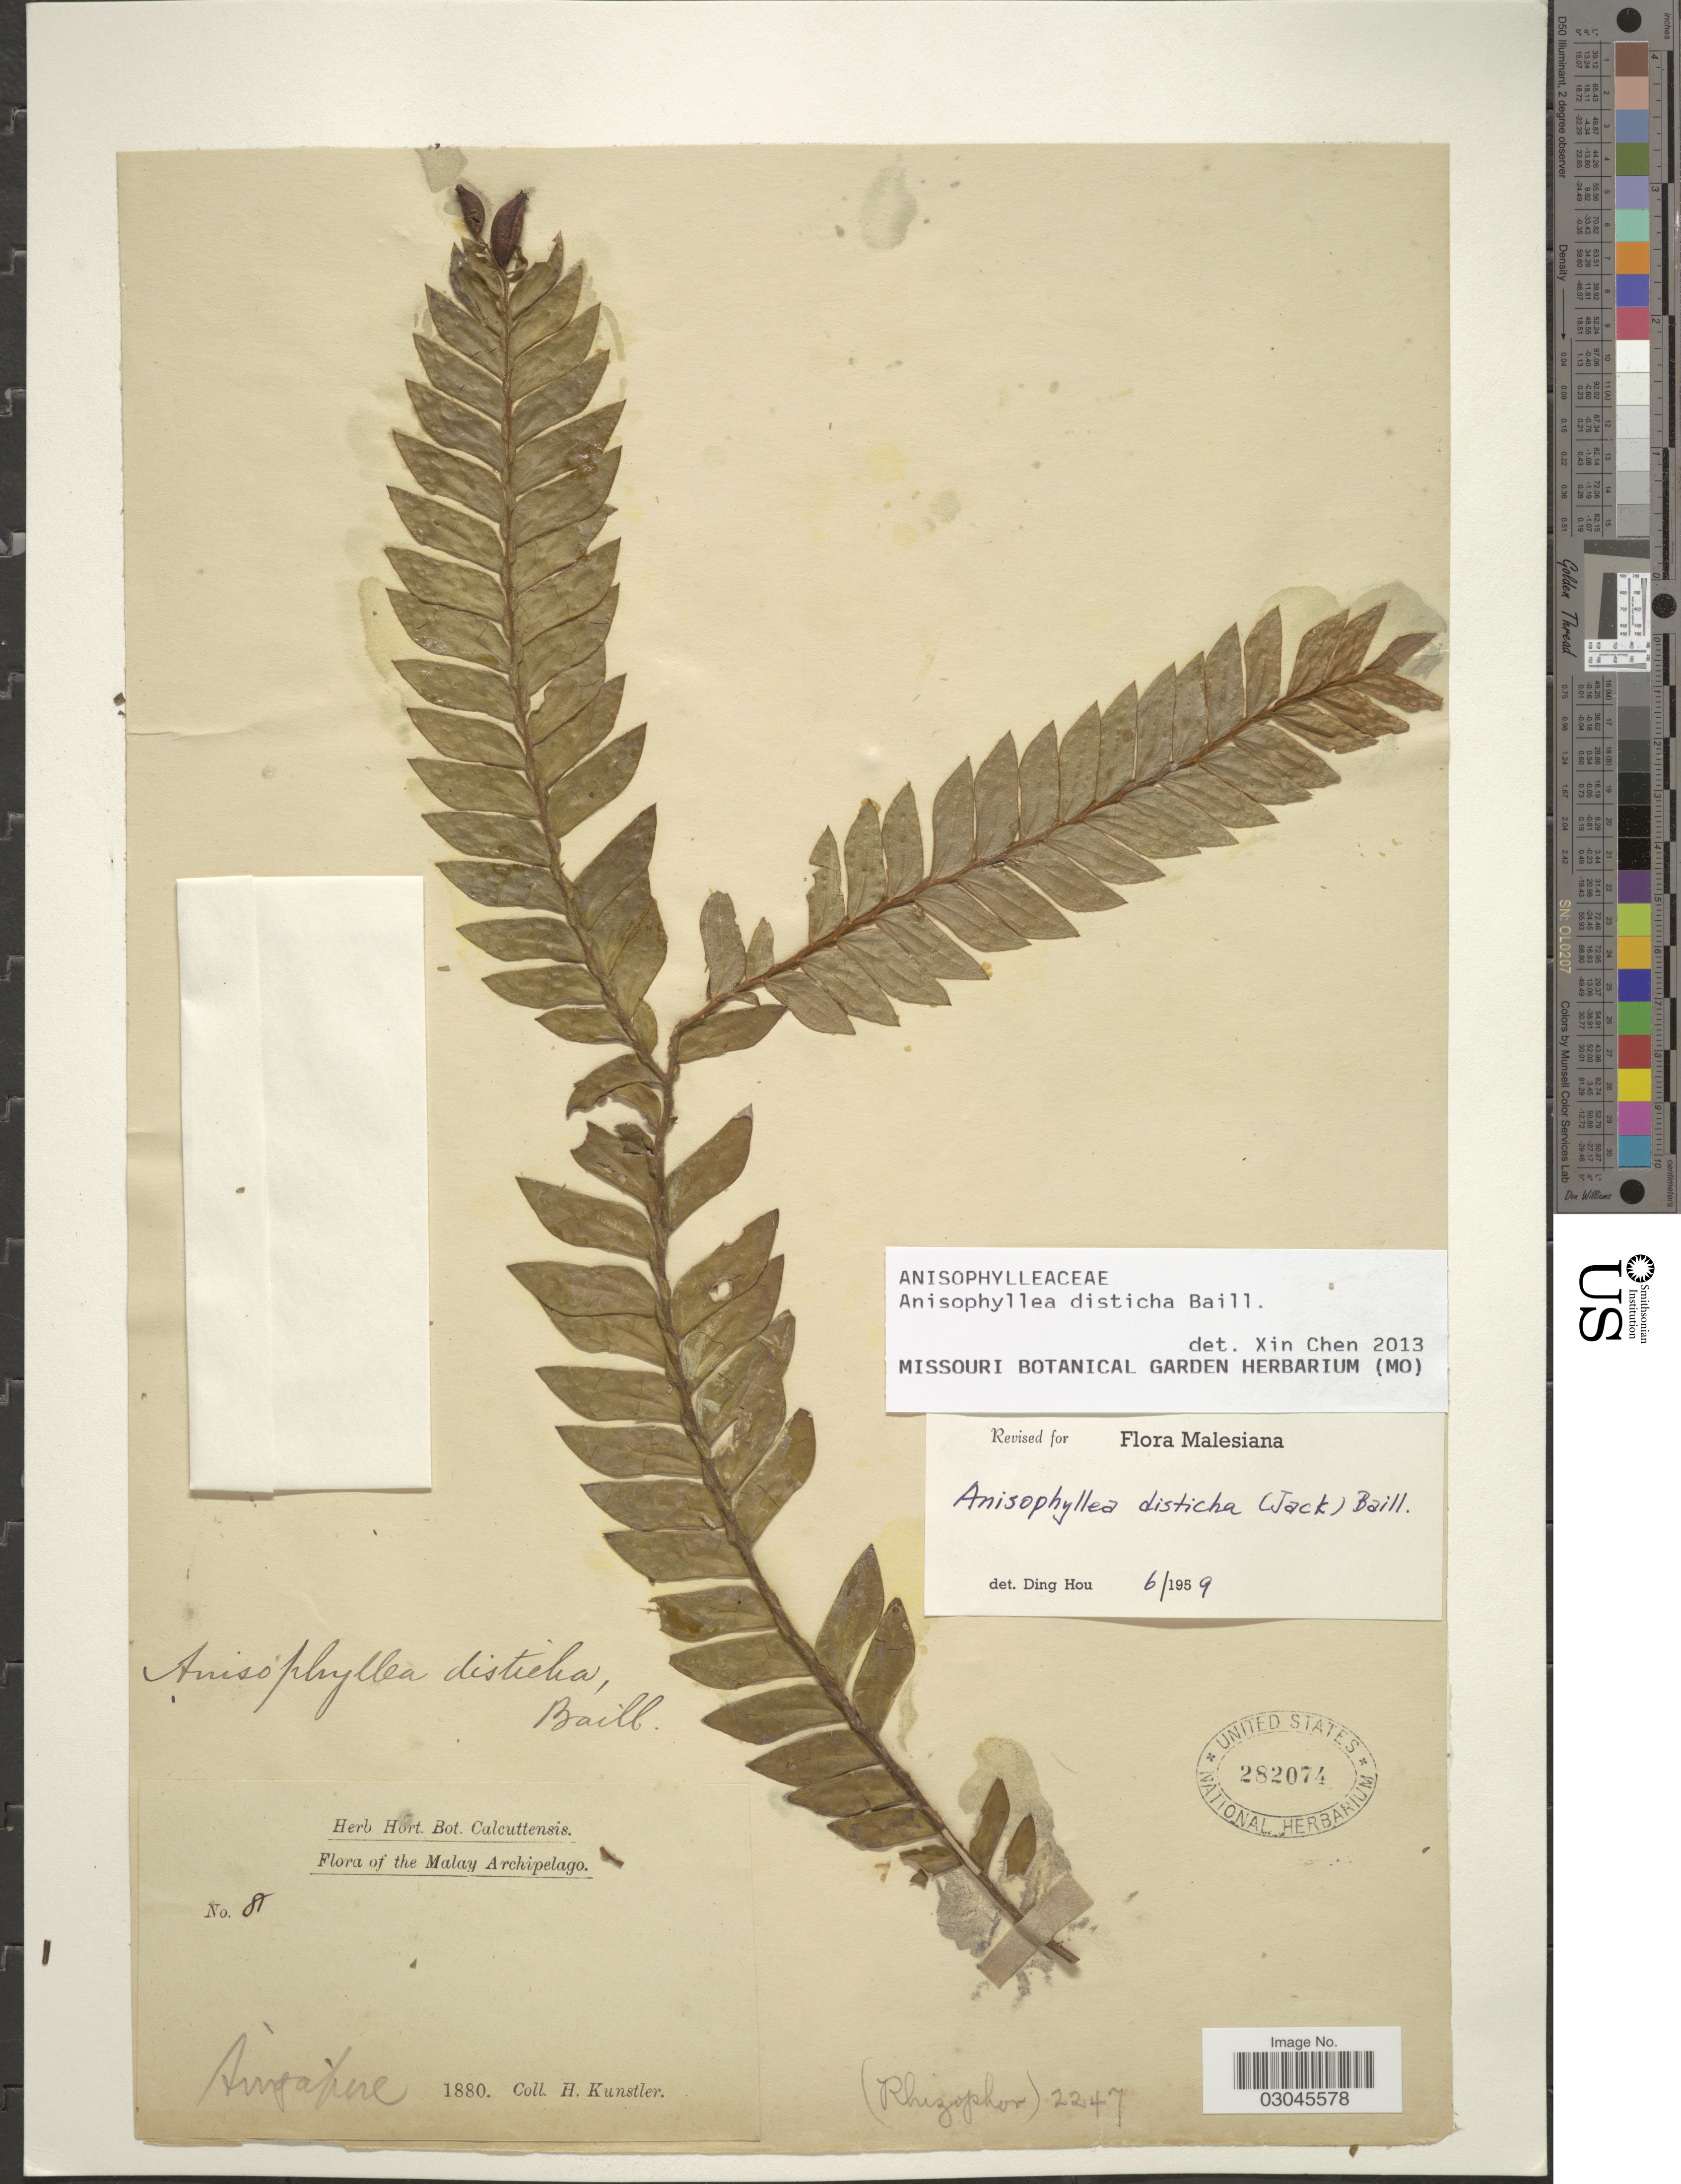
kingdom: Plantae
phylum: Tracheophyta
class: Magnoliopsida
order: Cucurbitales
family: Anisophylleaceae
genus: Anisophyllea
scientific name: Anisophyllea disticha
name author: (Jack) Baill.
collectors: H. Kunstler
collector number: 8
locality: Malay Archipelago.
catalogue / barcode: US 282074